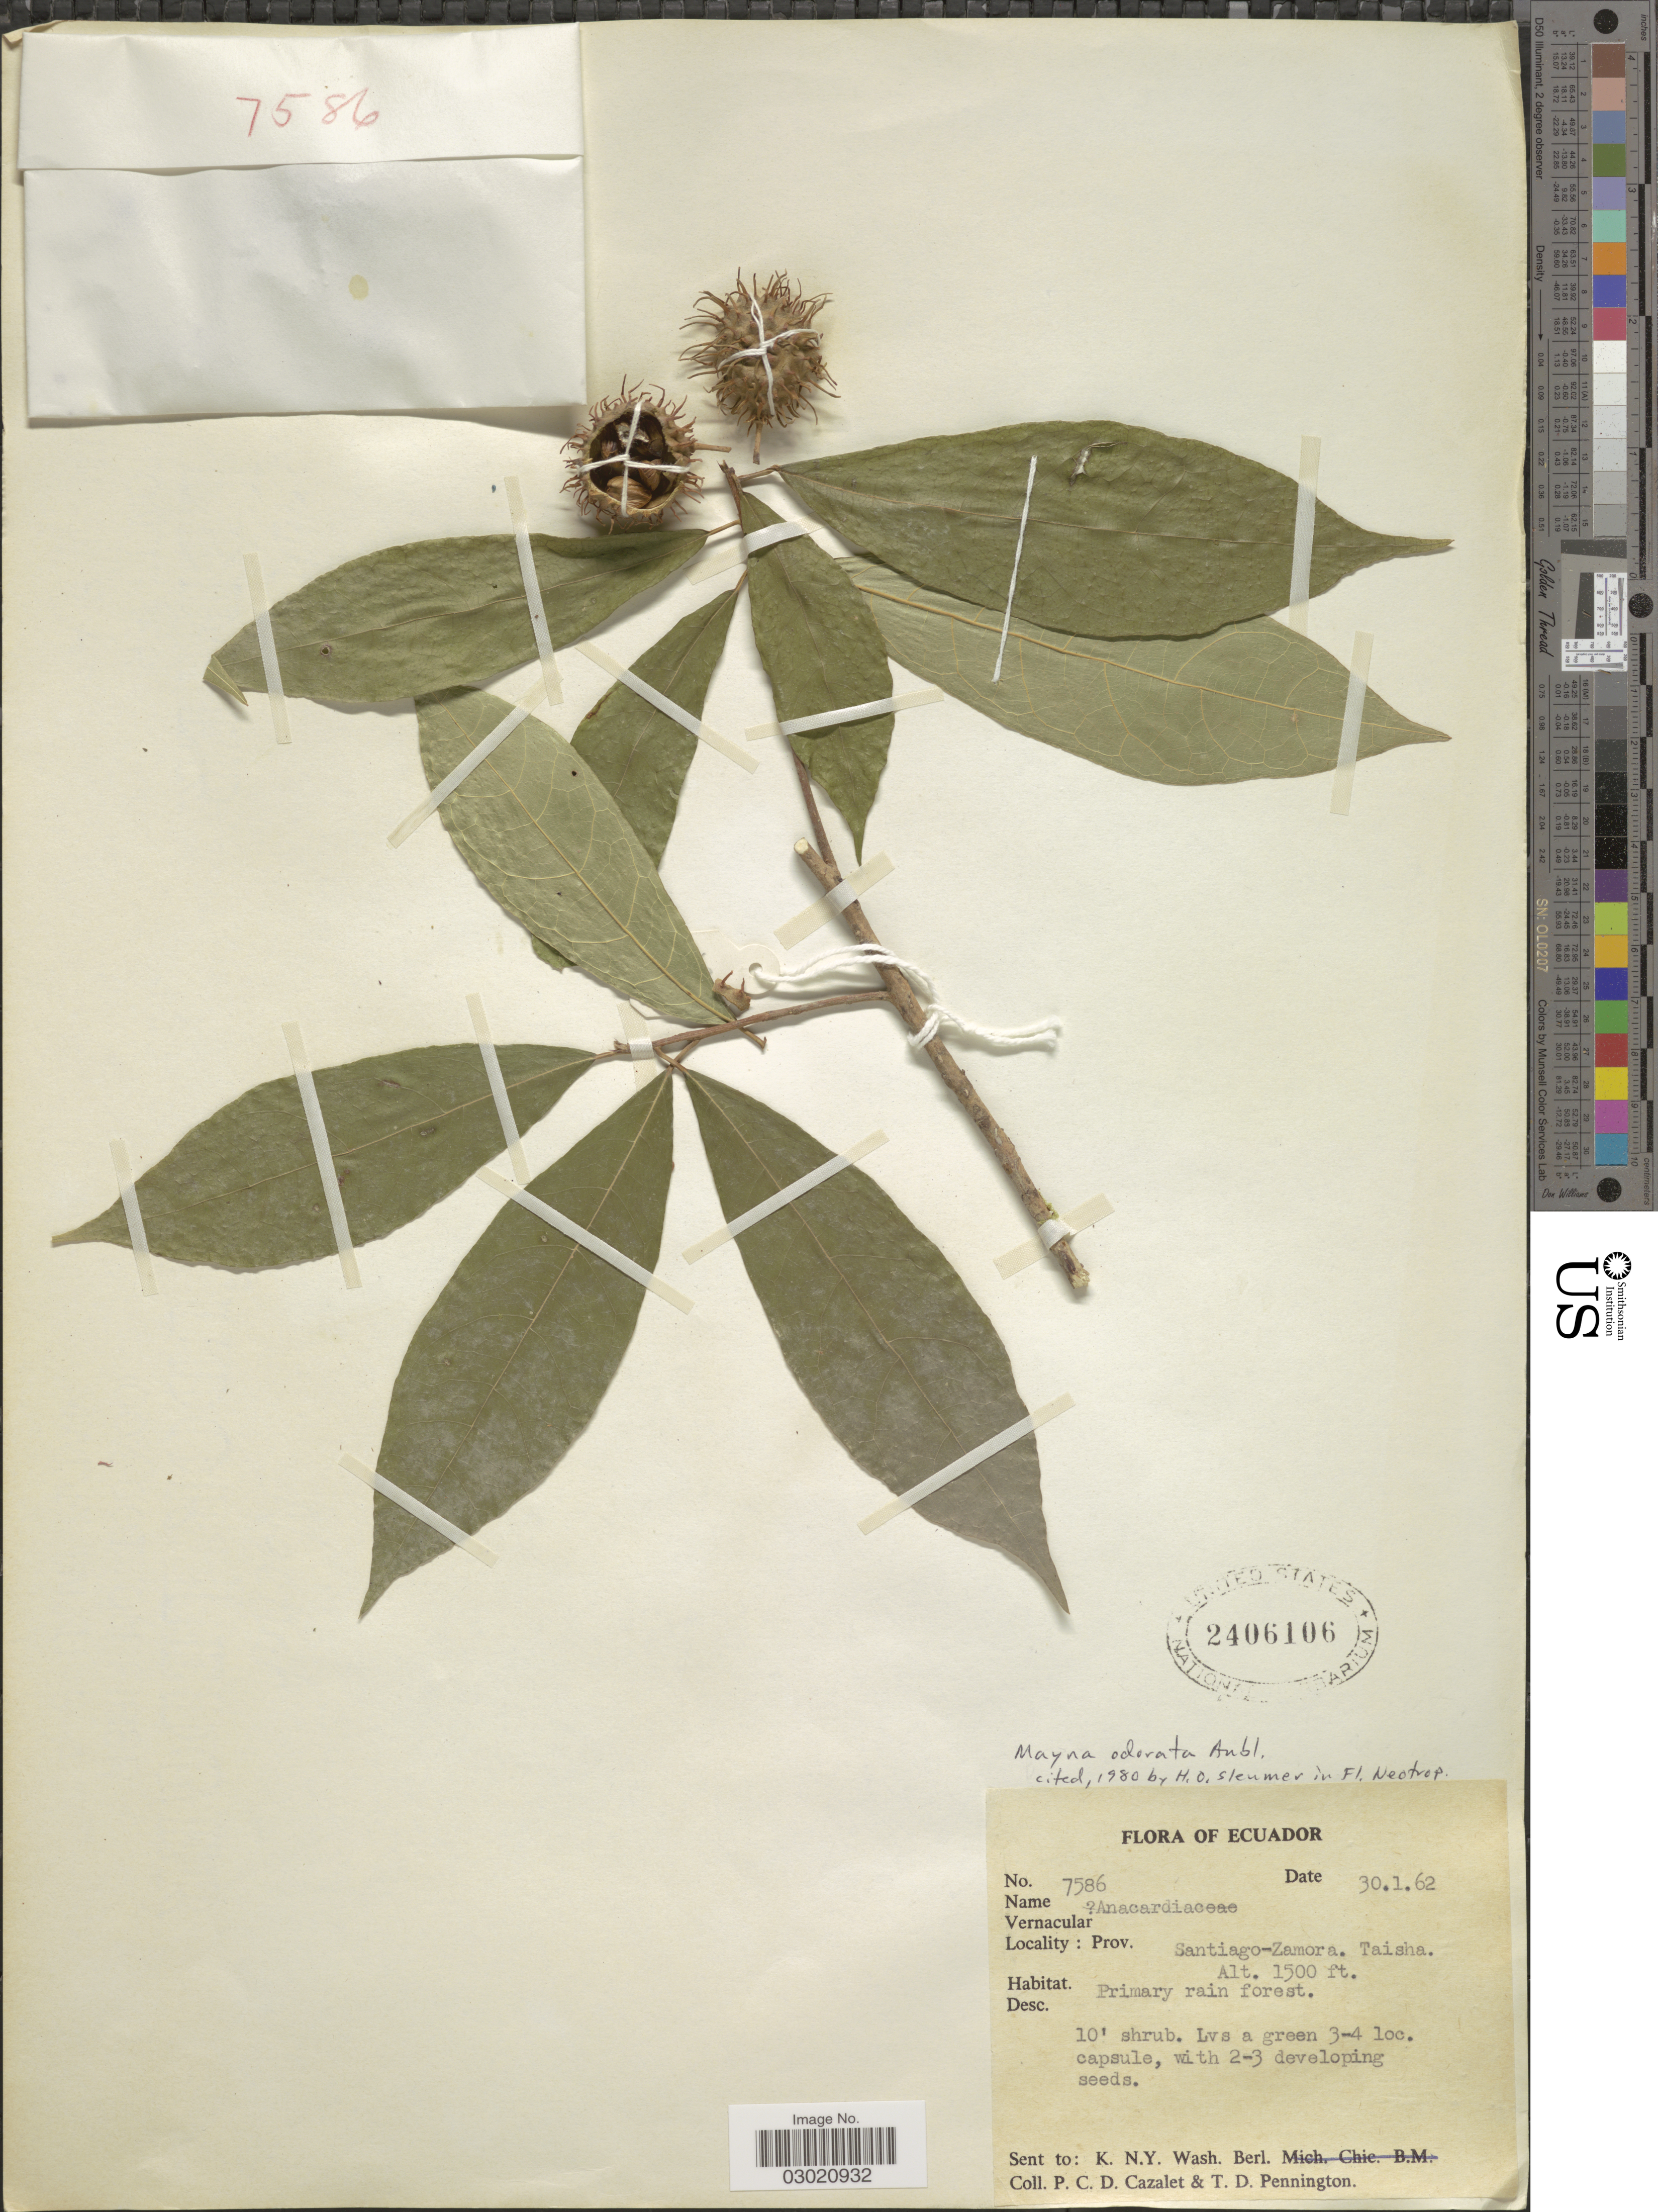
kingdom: Plantae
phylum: Tracheophyta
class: Magnoliopsida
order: Malpighiales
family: Achariaceae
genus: Mayna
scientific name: Mayna odorata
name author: Aubl.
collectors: P. C. D. Cazalet & T. D. Pennington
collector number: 7586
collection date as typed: Transcribed d/m/y: 30/1/62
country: Ecuador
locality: Prov. Santiago-Zamora. Taisha.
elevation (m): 457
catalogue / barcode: US 2406106